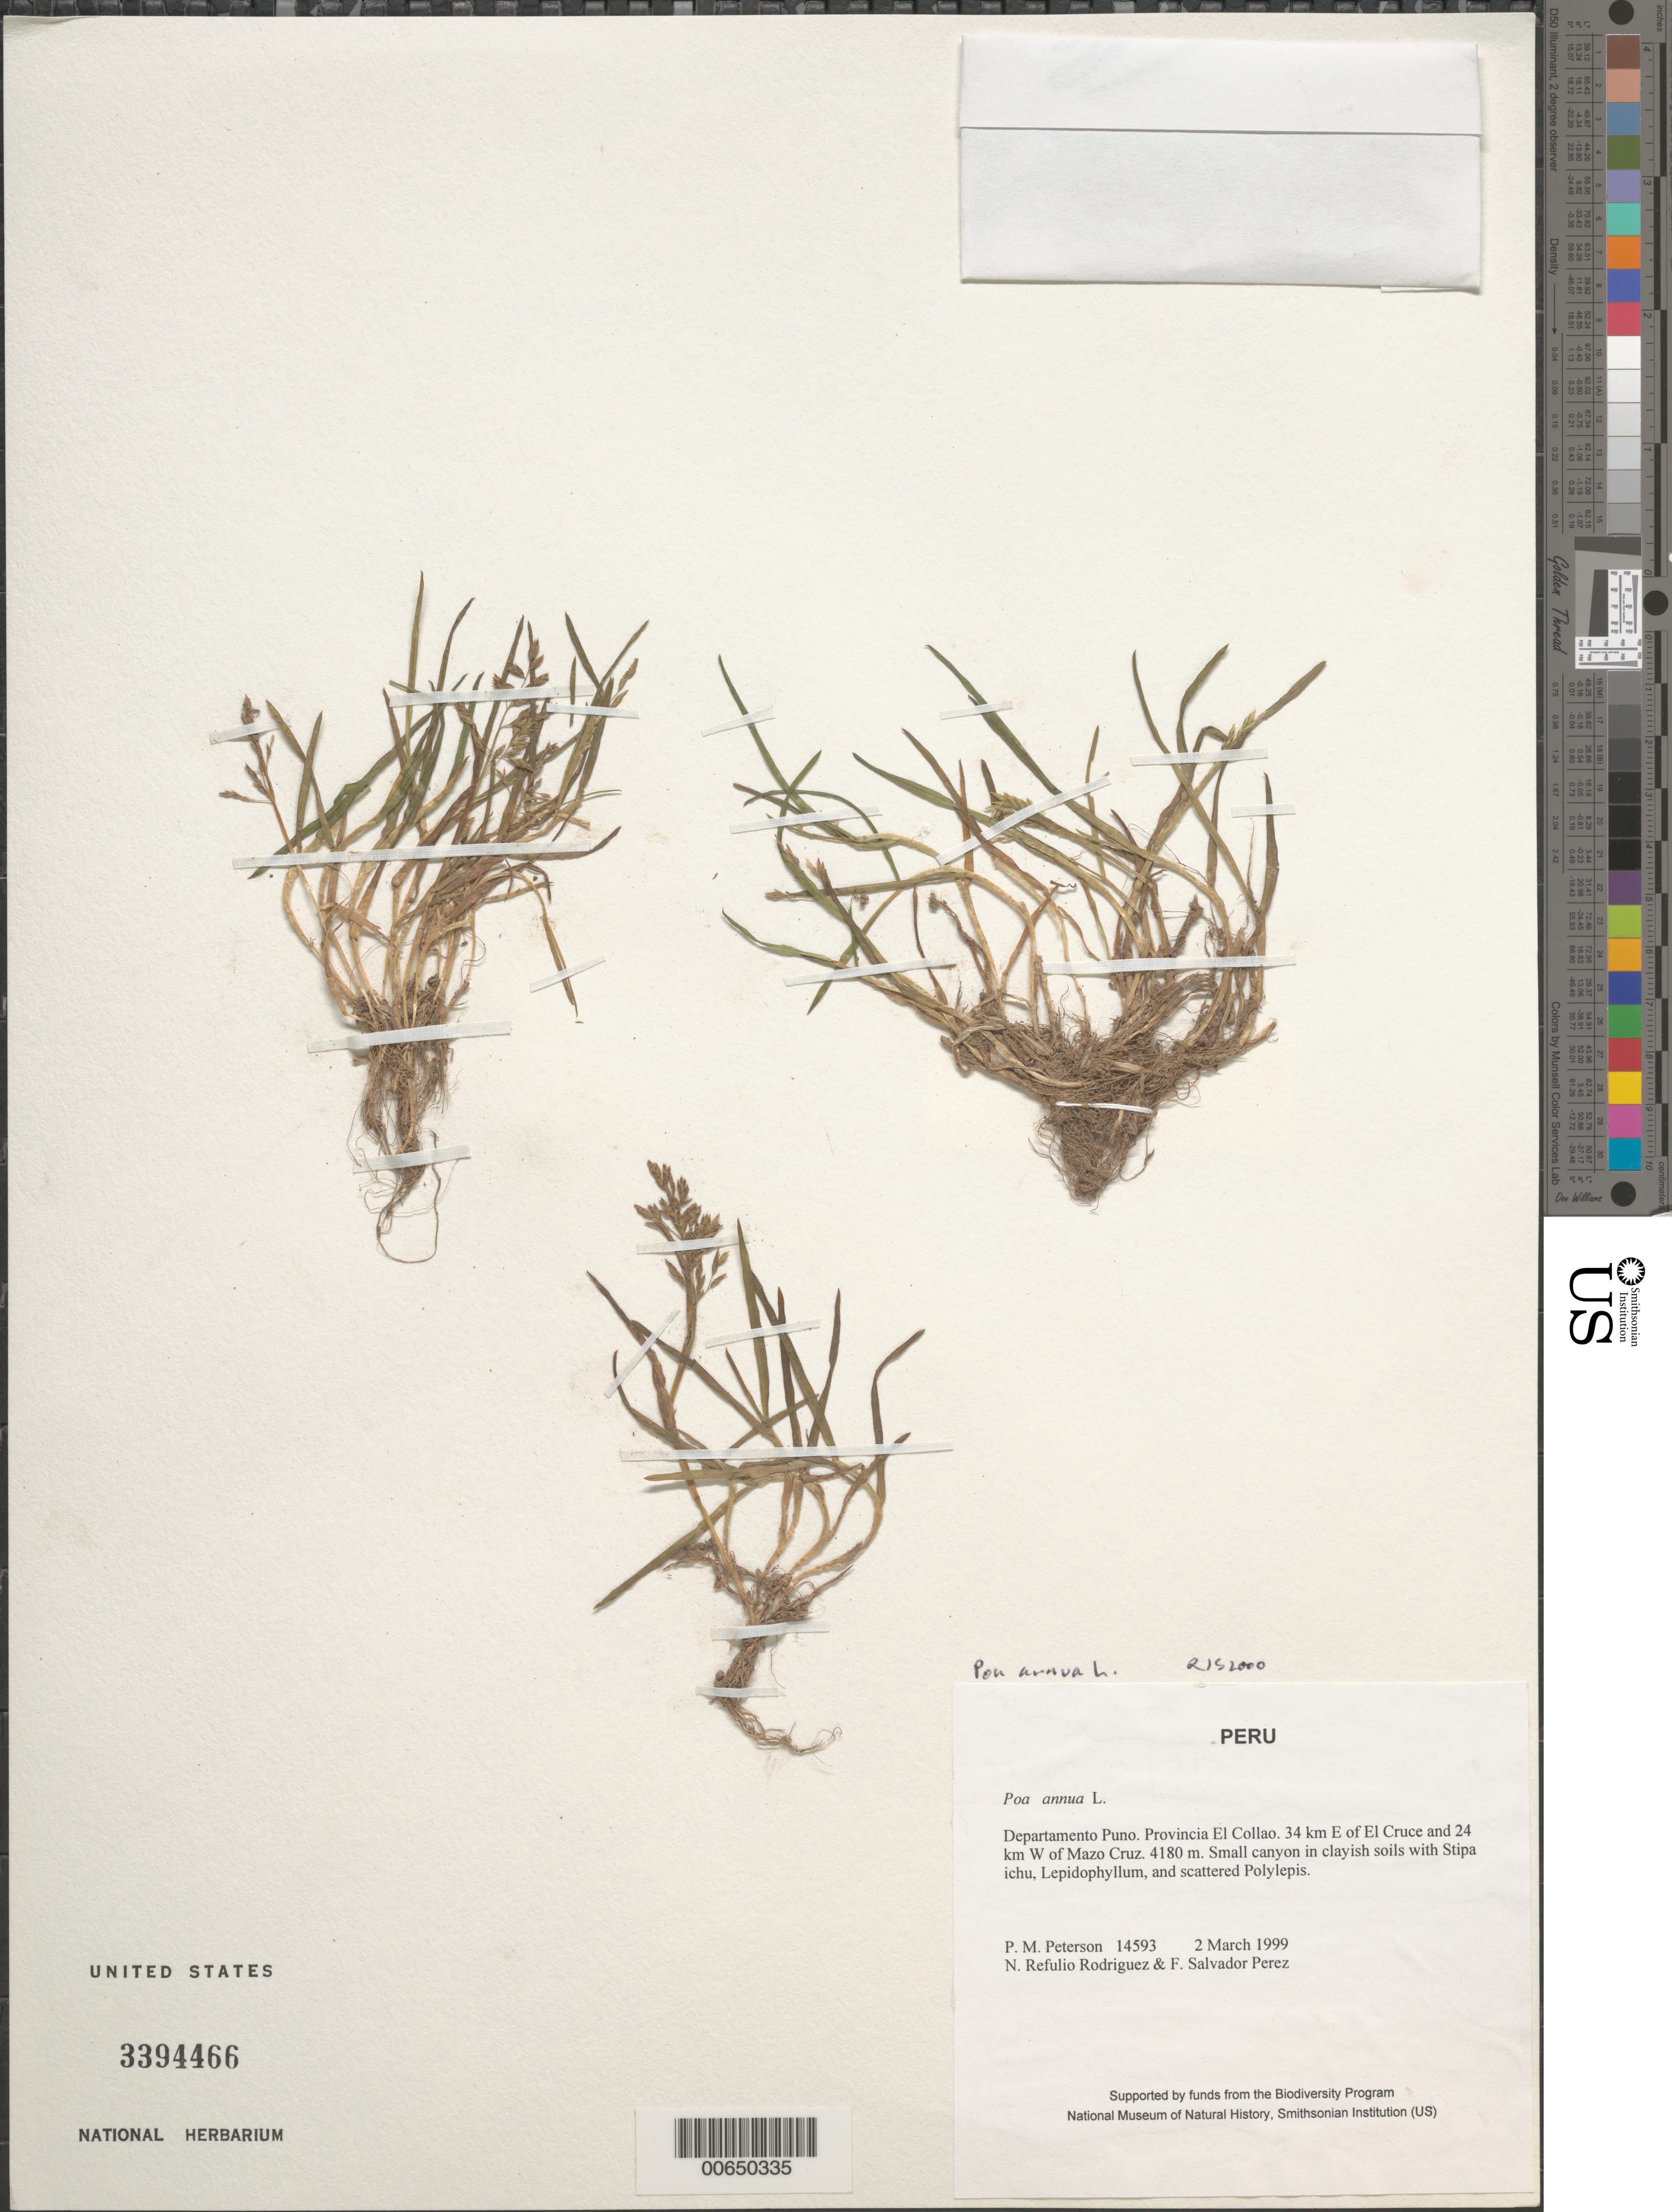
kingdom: Plantae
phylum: Tracheophyta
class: Liliopsida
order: Poales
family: Poaceae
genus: Poa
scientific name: Poa annua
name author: L.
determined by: Soreng, Robert J., Research Associate (BOT), Smithsonian Institution - National Museum of Natural History (UNITED STATES)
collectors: P. M. Peterson, N. Refulio-Rodríguez & F. Salvador Perez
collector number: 14593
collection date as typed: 02 Mar 1999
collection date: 1999-03-02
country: Peru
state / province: Puno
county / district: El Collao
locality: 34 km E of El Cruce and 24 km W of Mazo Cruz.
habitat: Small canyon in clayish soils with Stipa ichu, Lepidophyllum and scattered Polylepis.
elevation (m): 4180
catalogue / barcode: US 3394466